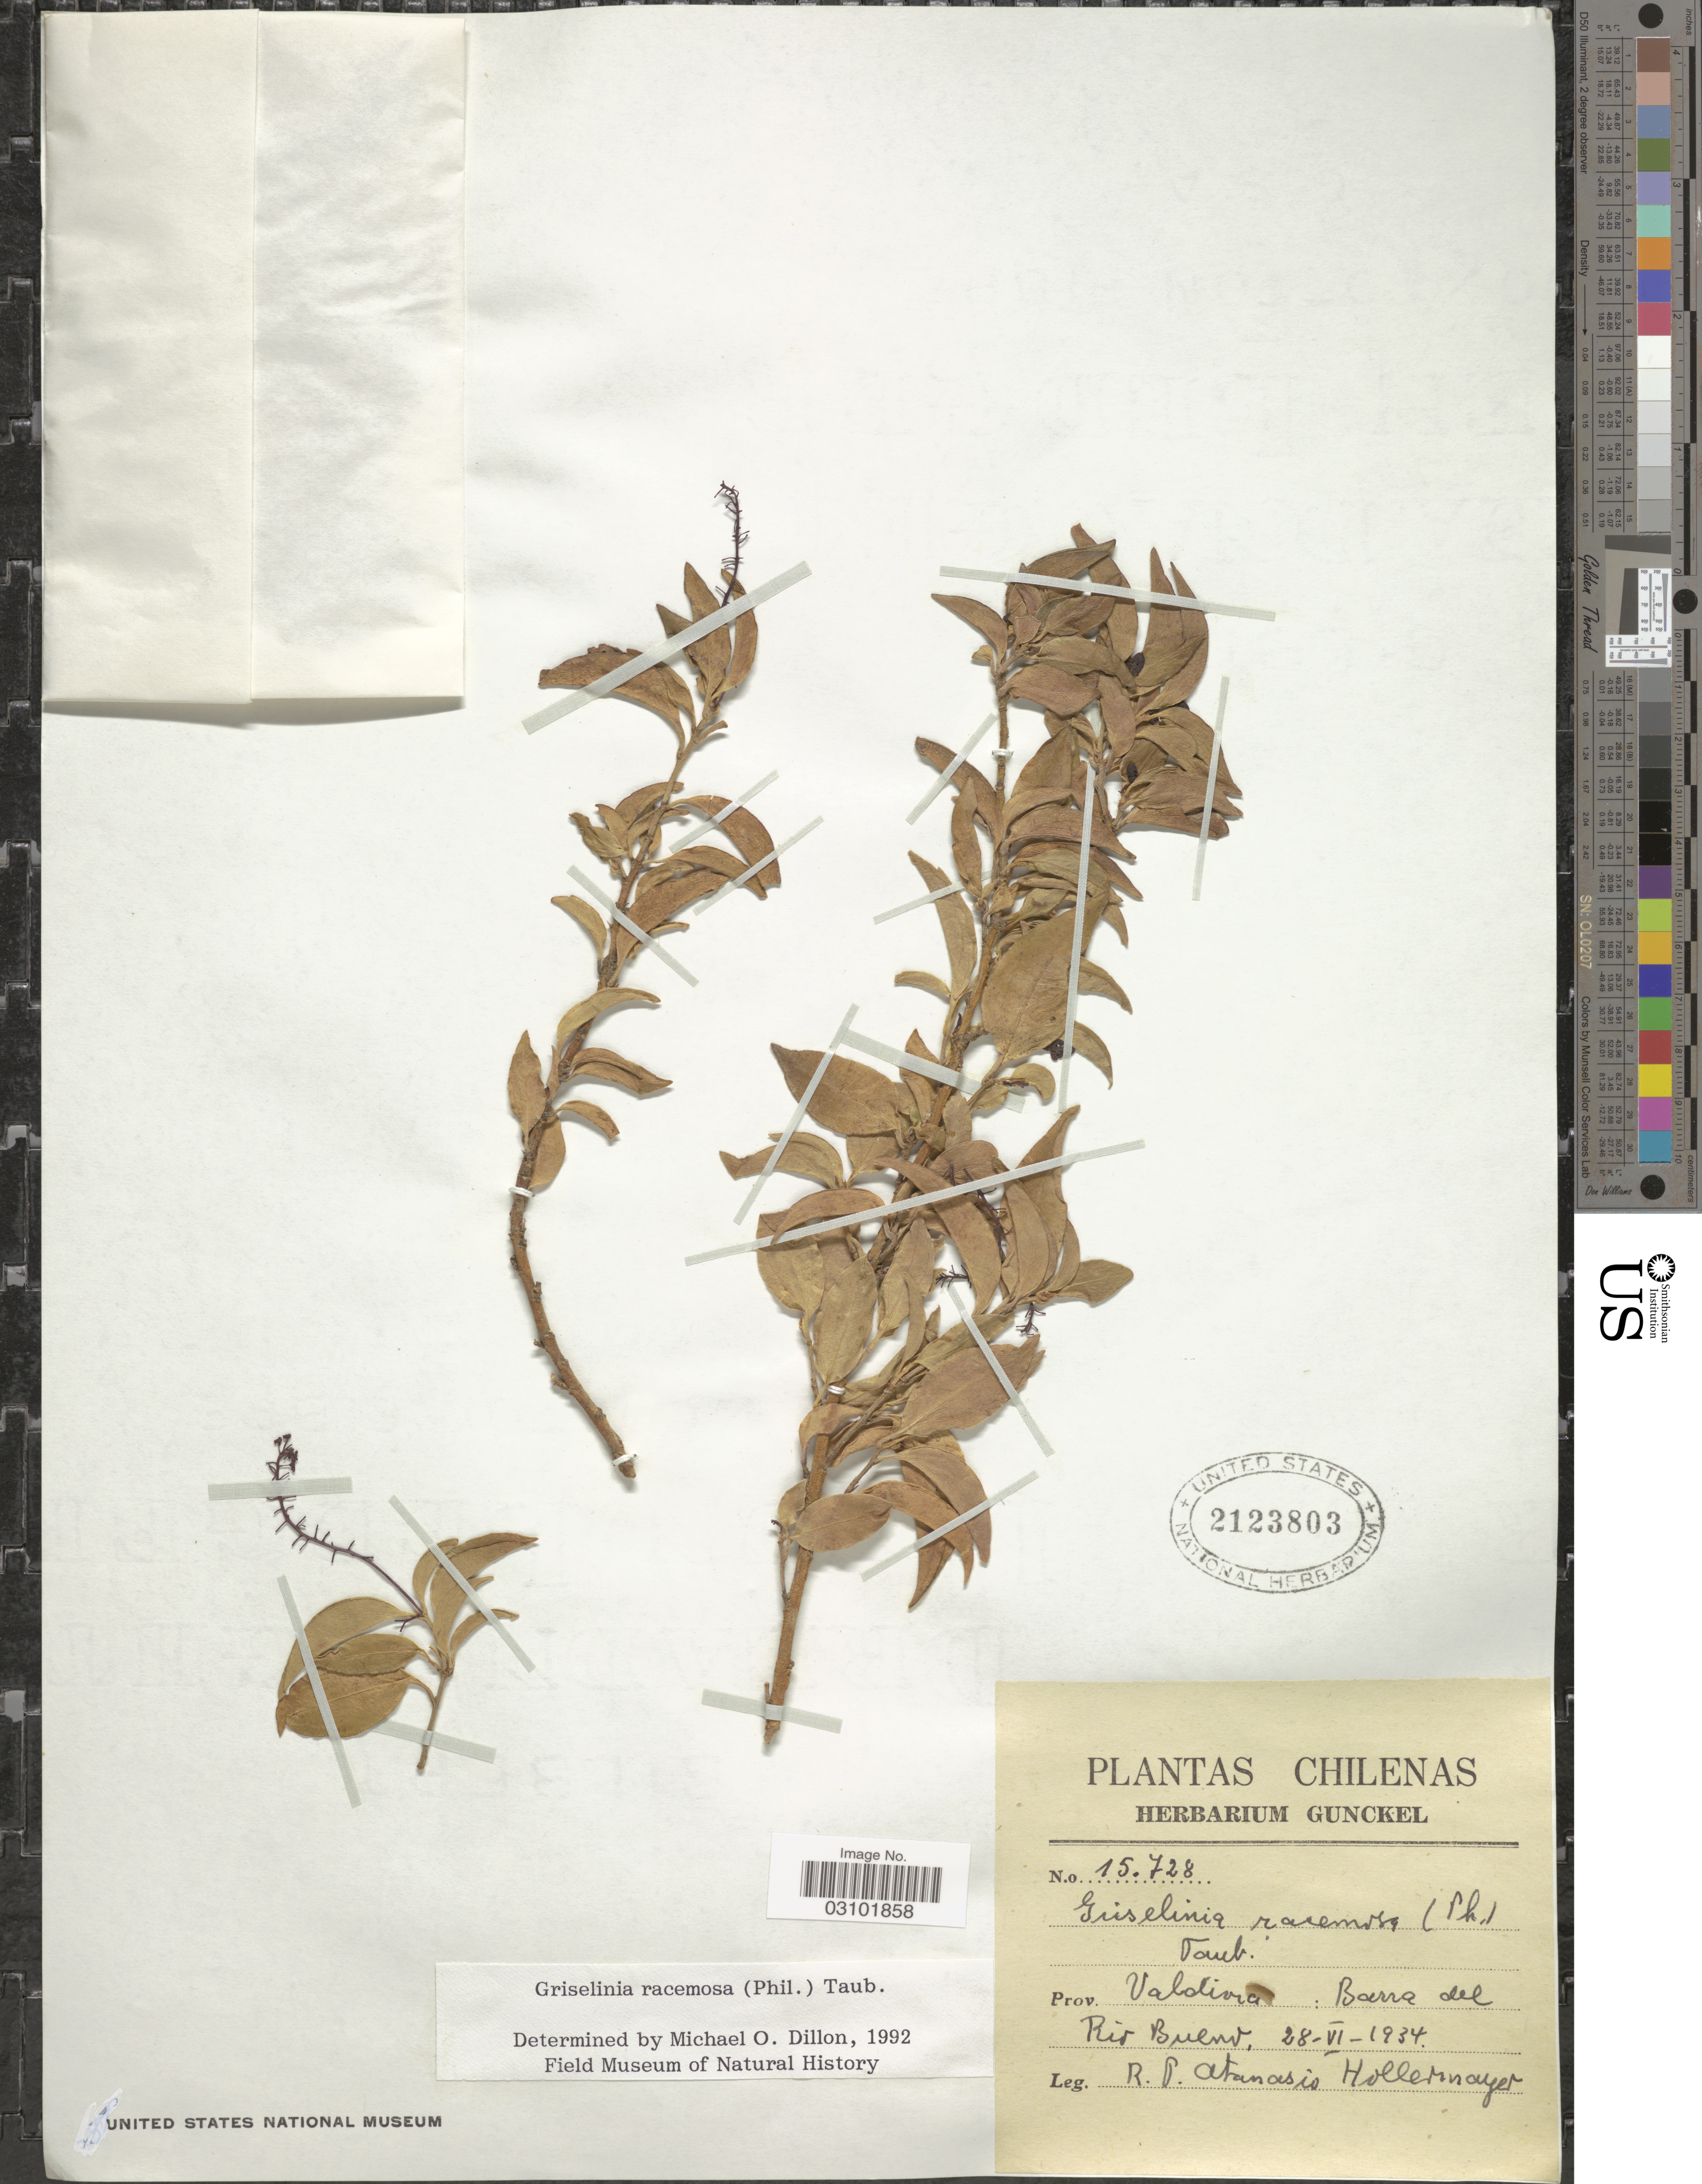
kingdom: Plantae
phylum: Tracheophyta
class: Magnoliopsida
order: Apiales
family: Griseliniaceae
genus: Griselinia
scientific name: Griselinia racemosa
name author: (Phil.) Taub.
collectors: R. Hollermayer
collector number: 15728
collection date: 1934-06-28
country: Chile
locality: Chilenas. Valdivia: Barra del Rio Bueno.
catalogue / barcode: US 2123803